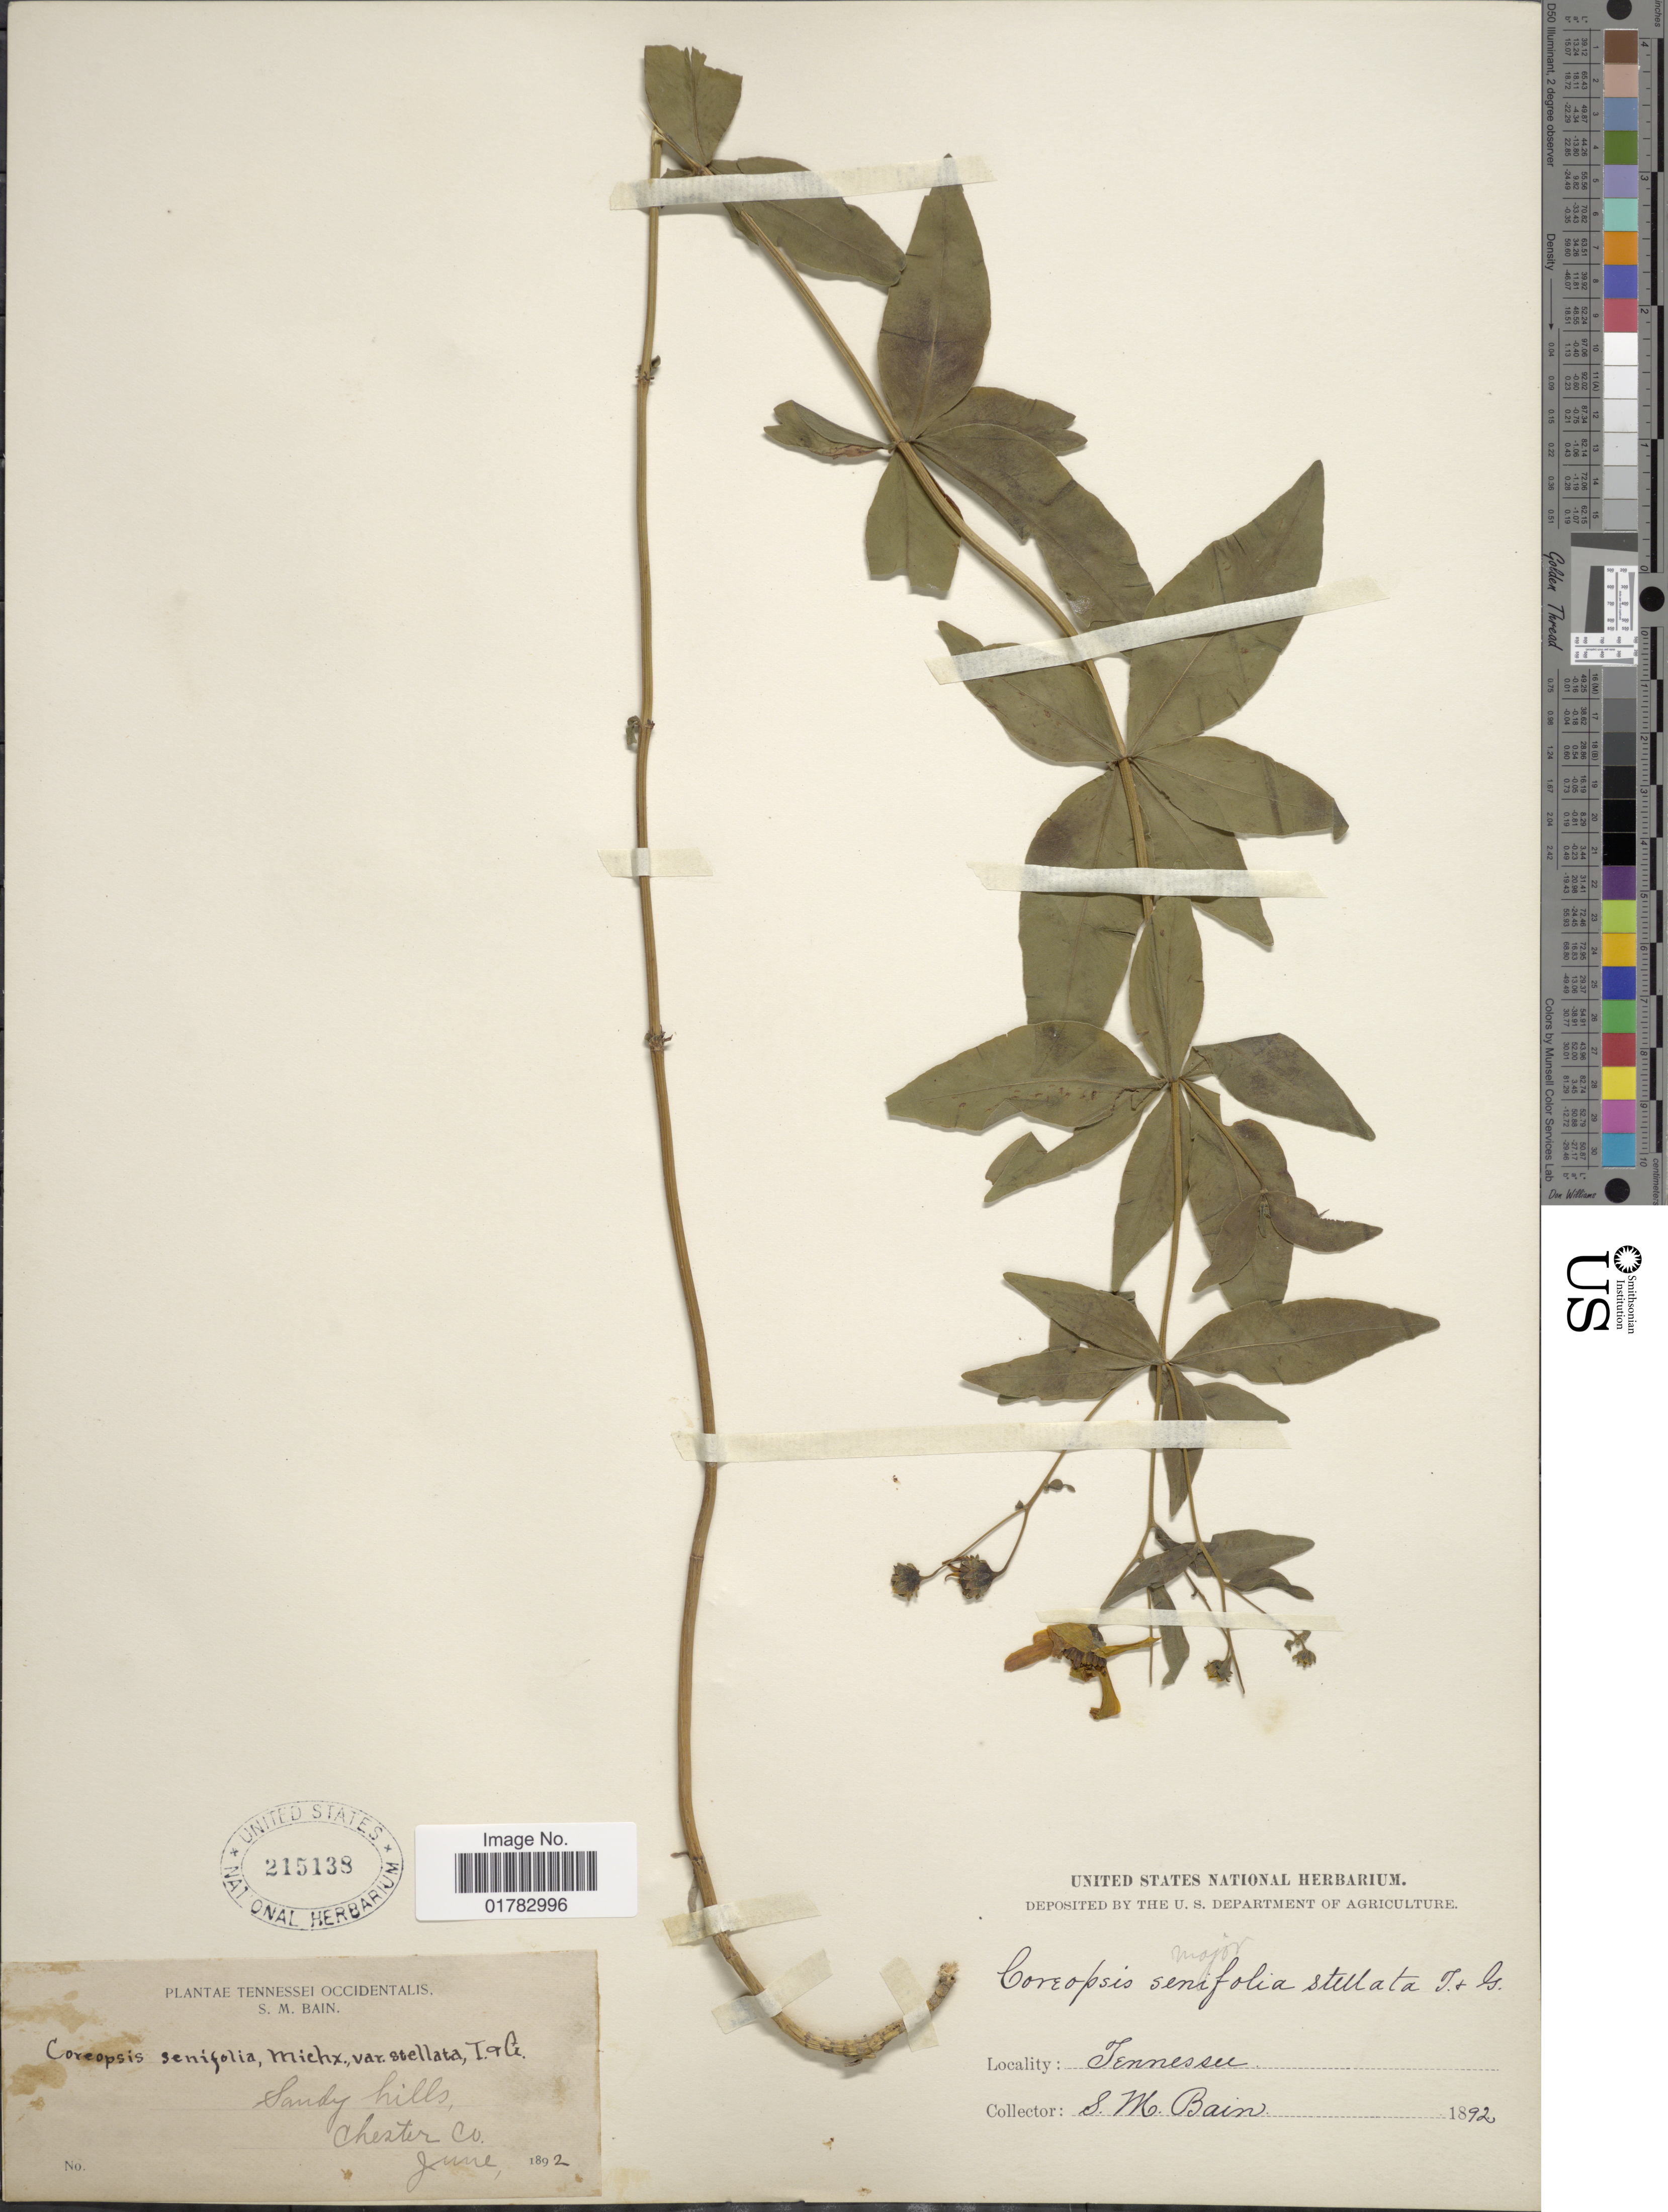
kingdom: Plantae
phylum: Tracheophyta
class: Magnoliopsida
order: Asterales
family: Asteraceae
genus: Coreopsis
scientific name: Coreopsis major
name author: Walter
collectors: S. M. Bain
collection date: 1892-06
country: United States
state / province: Tennessee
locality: Chester Co.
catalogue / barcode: US 215138